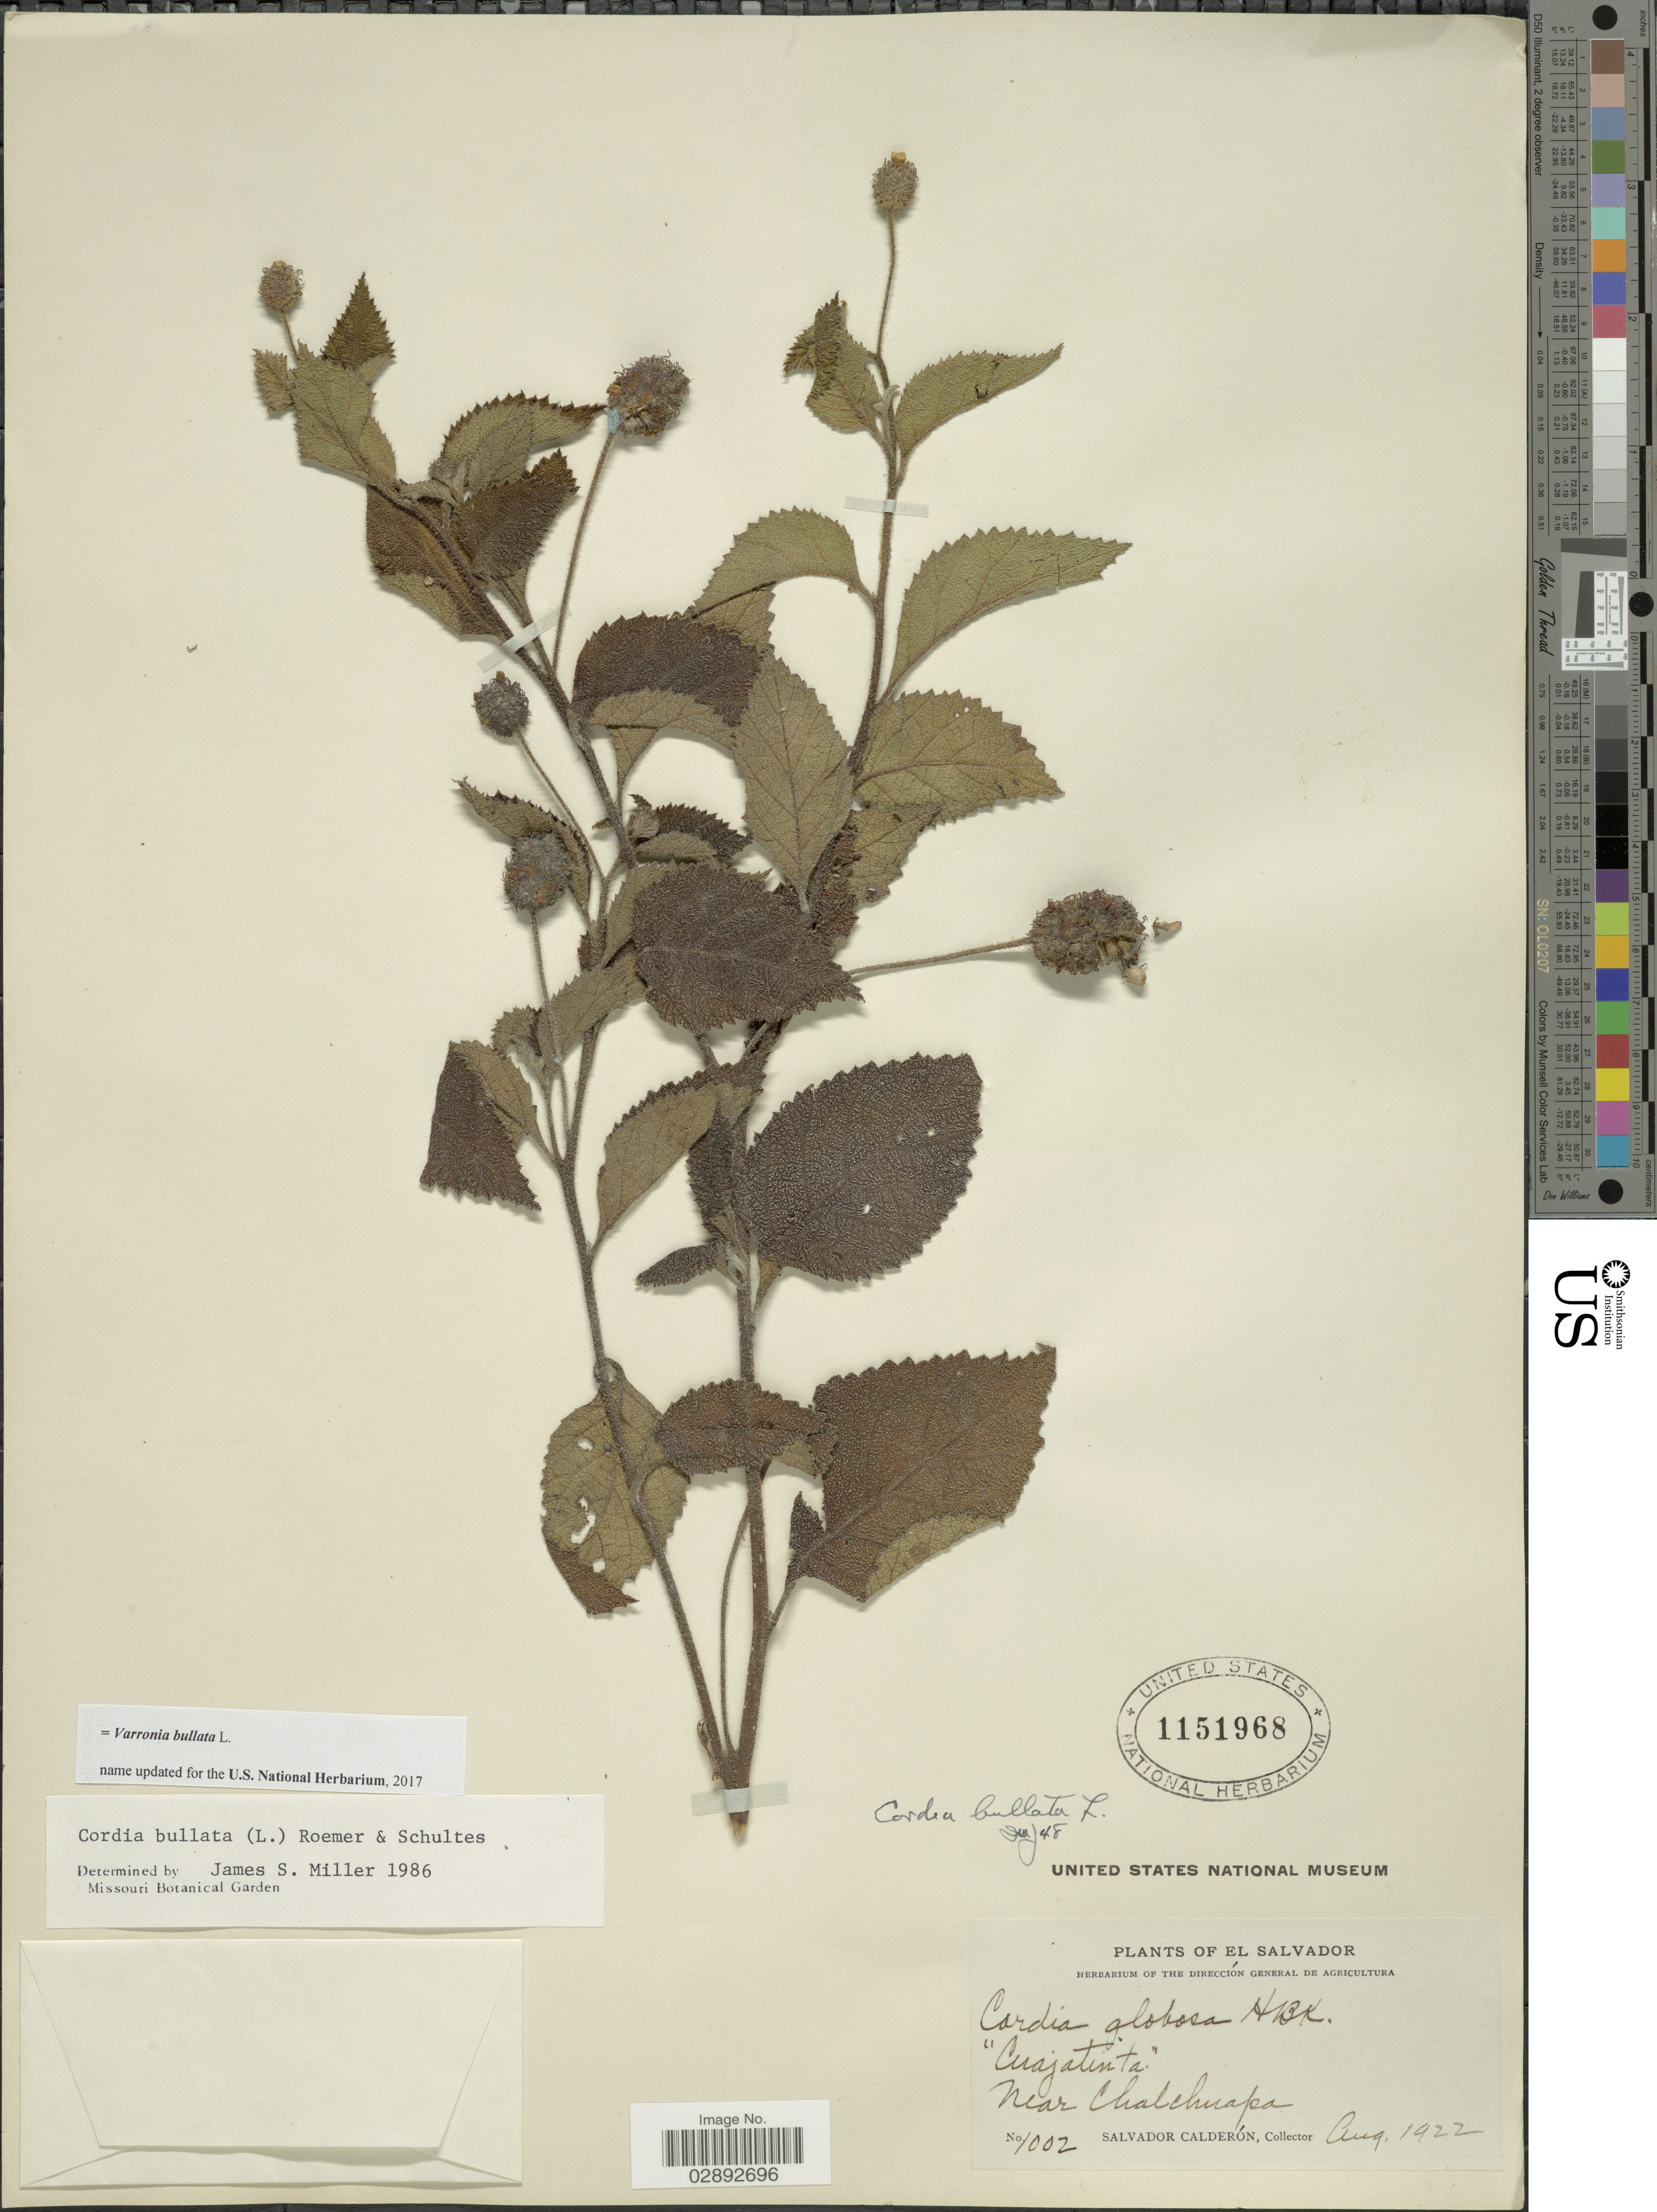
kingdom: Plantae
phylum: Tracheophyta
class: Magnoliopsida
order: Boraginales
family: Cordiaceae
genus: Varronia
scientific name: Varronia bullata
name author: L.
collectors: S. Calderón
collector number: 1002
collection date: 1922-08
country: El Salvador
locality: Near Chalchuapa.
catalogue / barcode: US 1151968